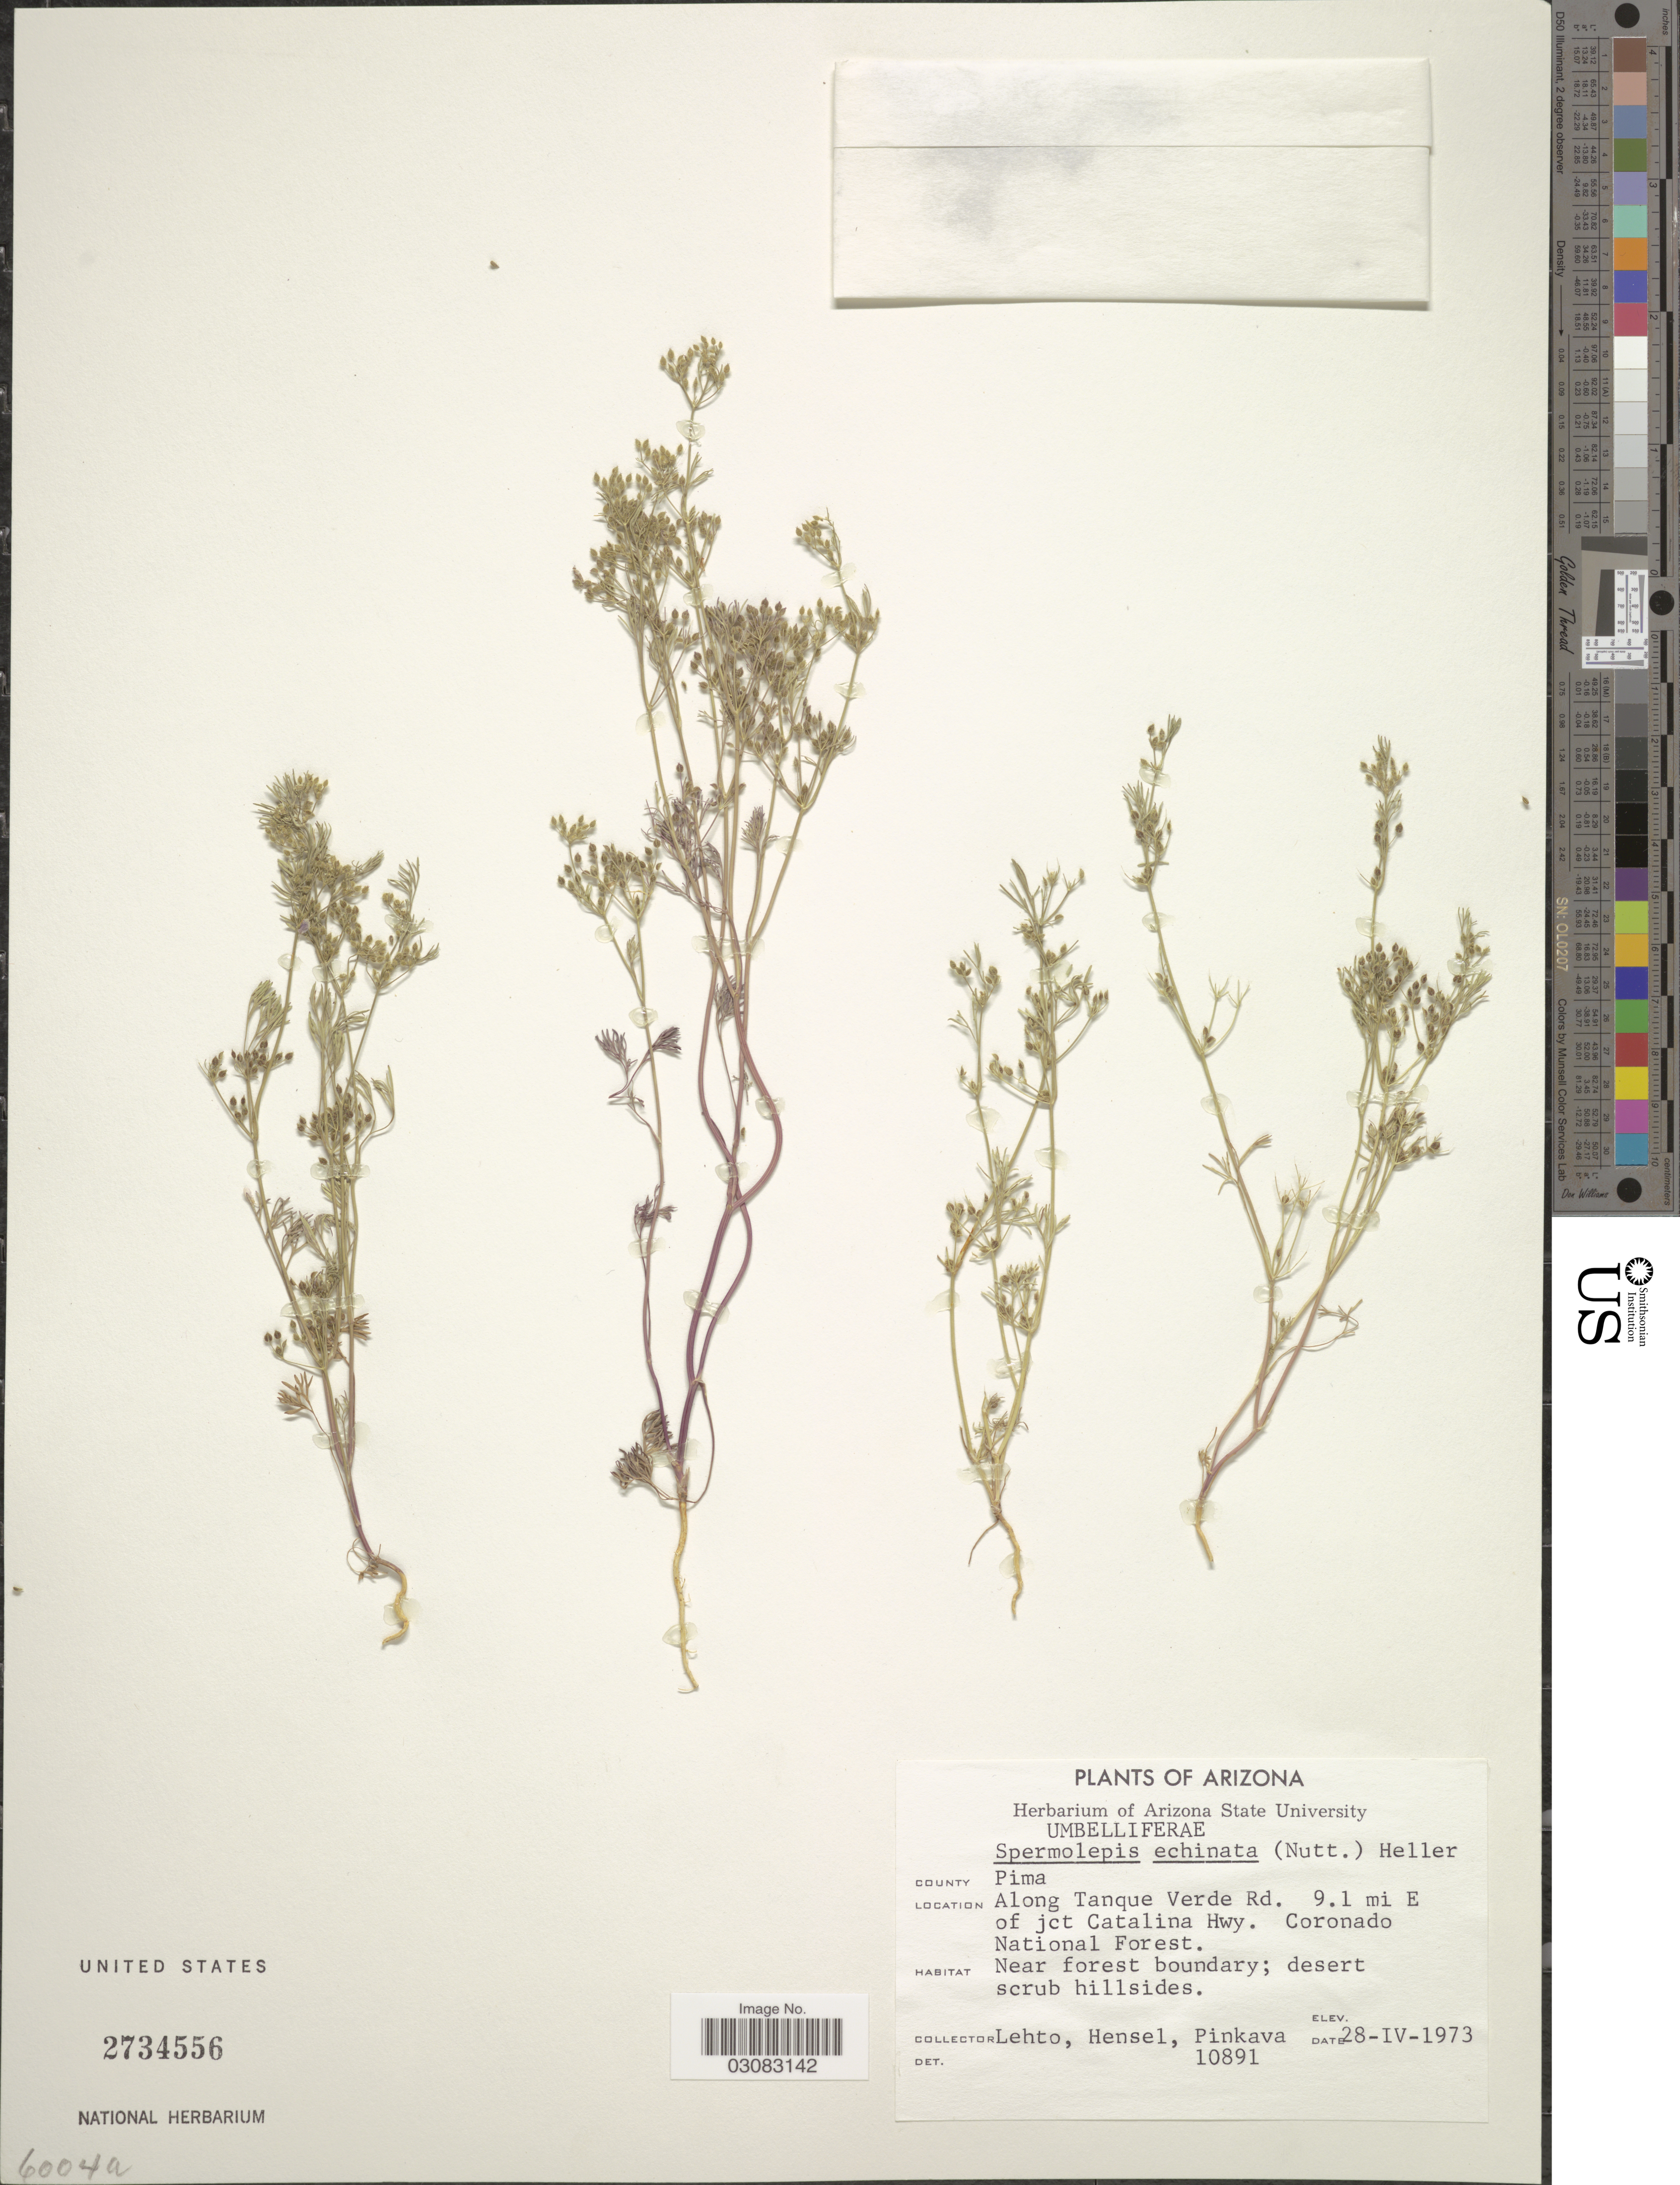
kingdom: Plantae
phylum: Tracheophyta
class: Magnoliopsida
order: Apiales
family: Apiaceae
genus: Spermolepis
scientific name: Spermolepis echinata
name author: (Nutt. ex DC.) A. Heller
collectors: -. Lehto, -. Hensel & -. Pinkava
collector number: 10891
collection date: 1973-04-28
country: United States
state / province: Arizona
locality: County Pima. Along Tanque Verde Rd. 9.1 mi E of jct Catalina Hwy. Coronado National Forest.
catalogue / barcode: US 2734556